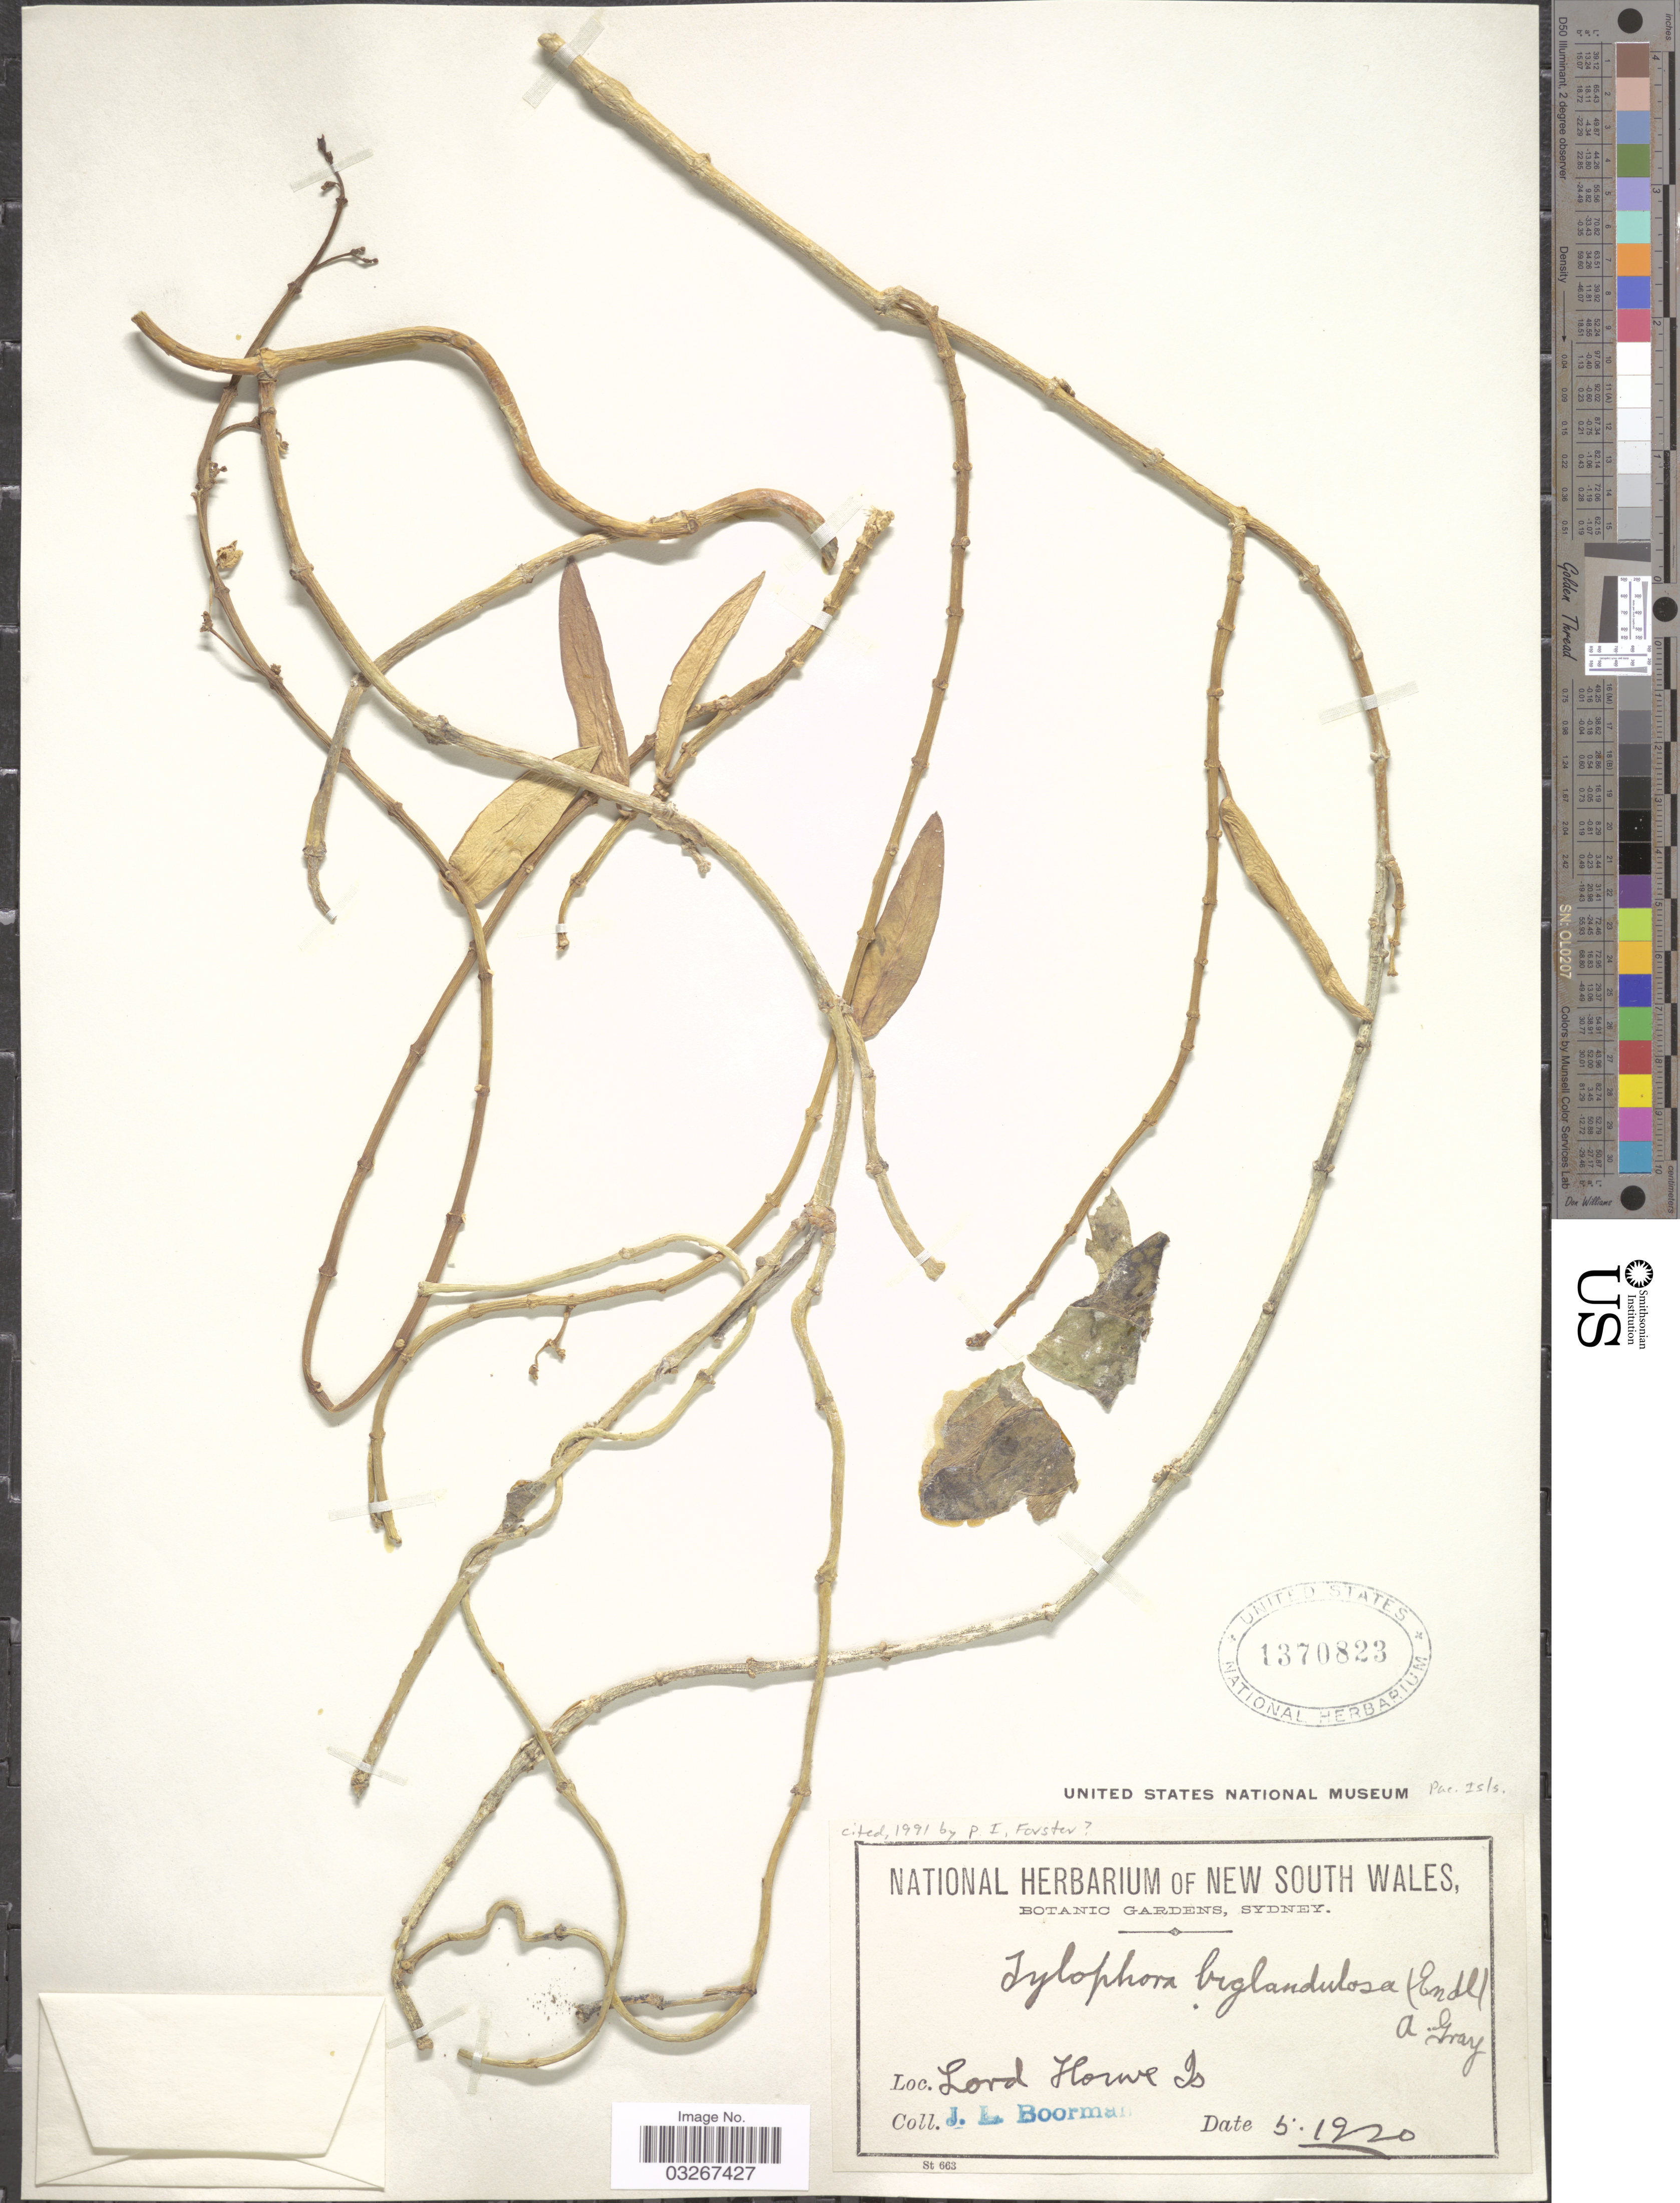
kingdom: Plantae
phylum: Tracheophyta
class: Magnoliopsida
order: Gentianales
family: Apocynaceae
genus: Tylophora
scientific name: Tylophora biglandulosa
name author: (Endl.) F. Muell.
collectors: J. Boorman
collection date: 1920-05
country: Australia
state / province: New South Wales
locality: Lord Howe Is.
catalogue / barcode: US 1370823